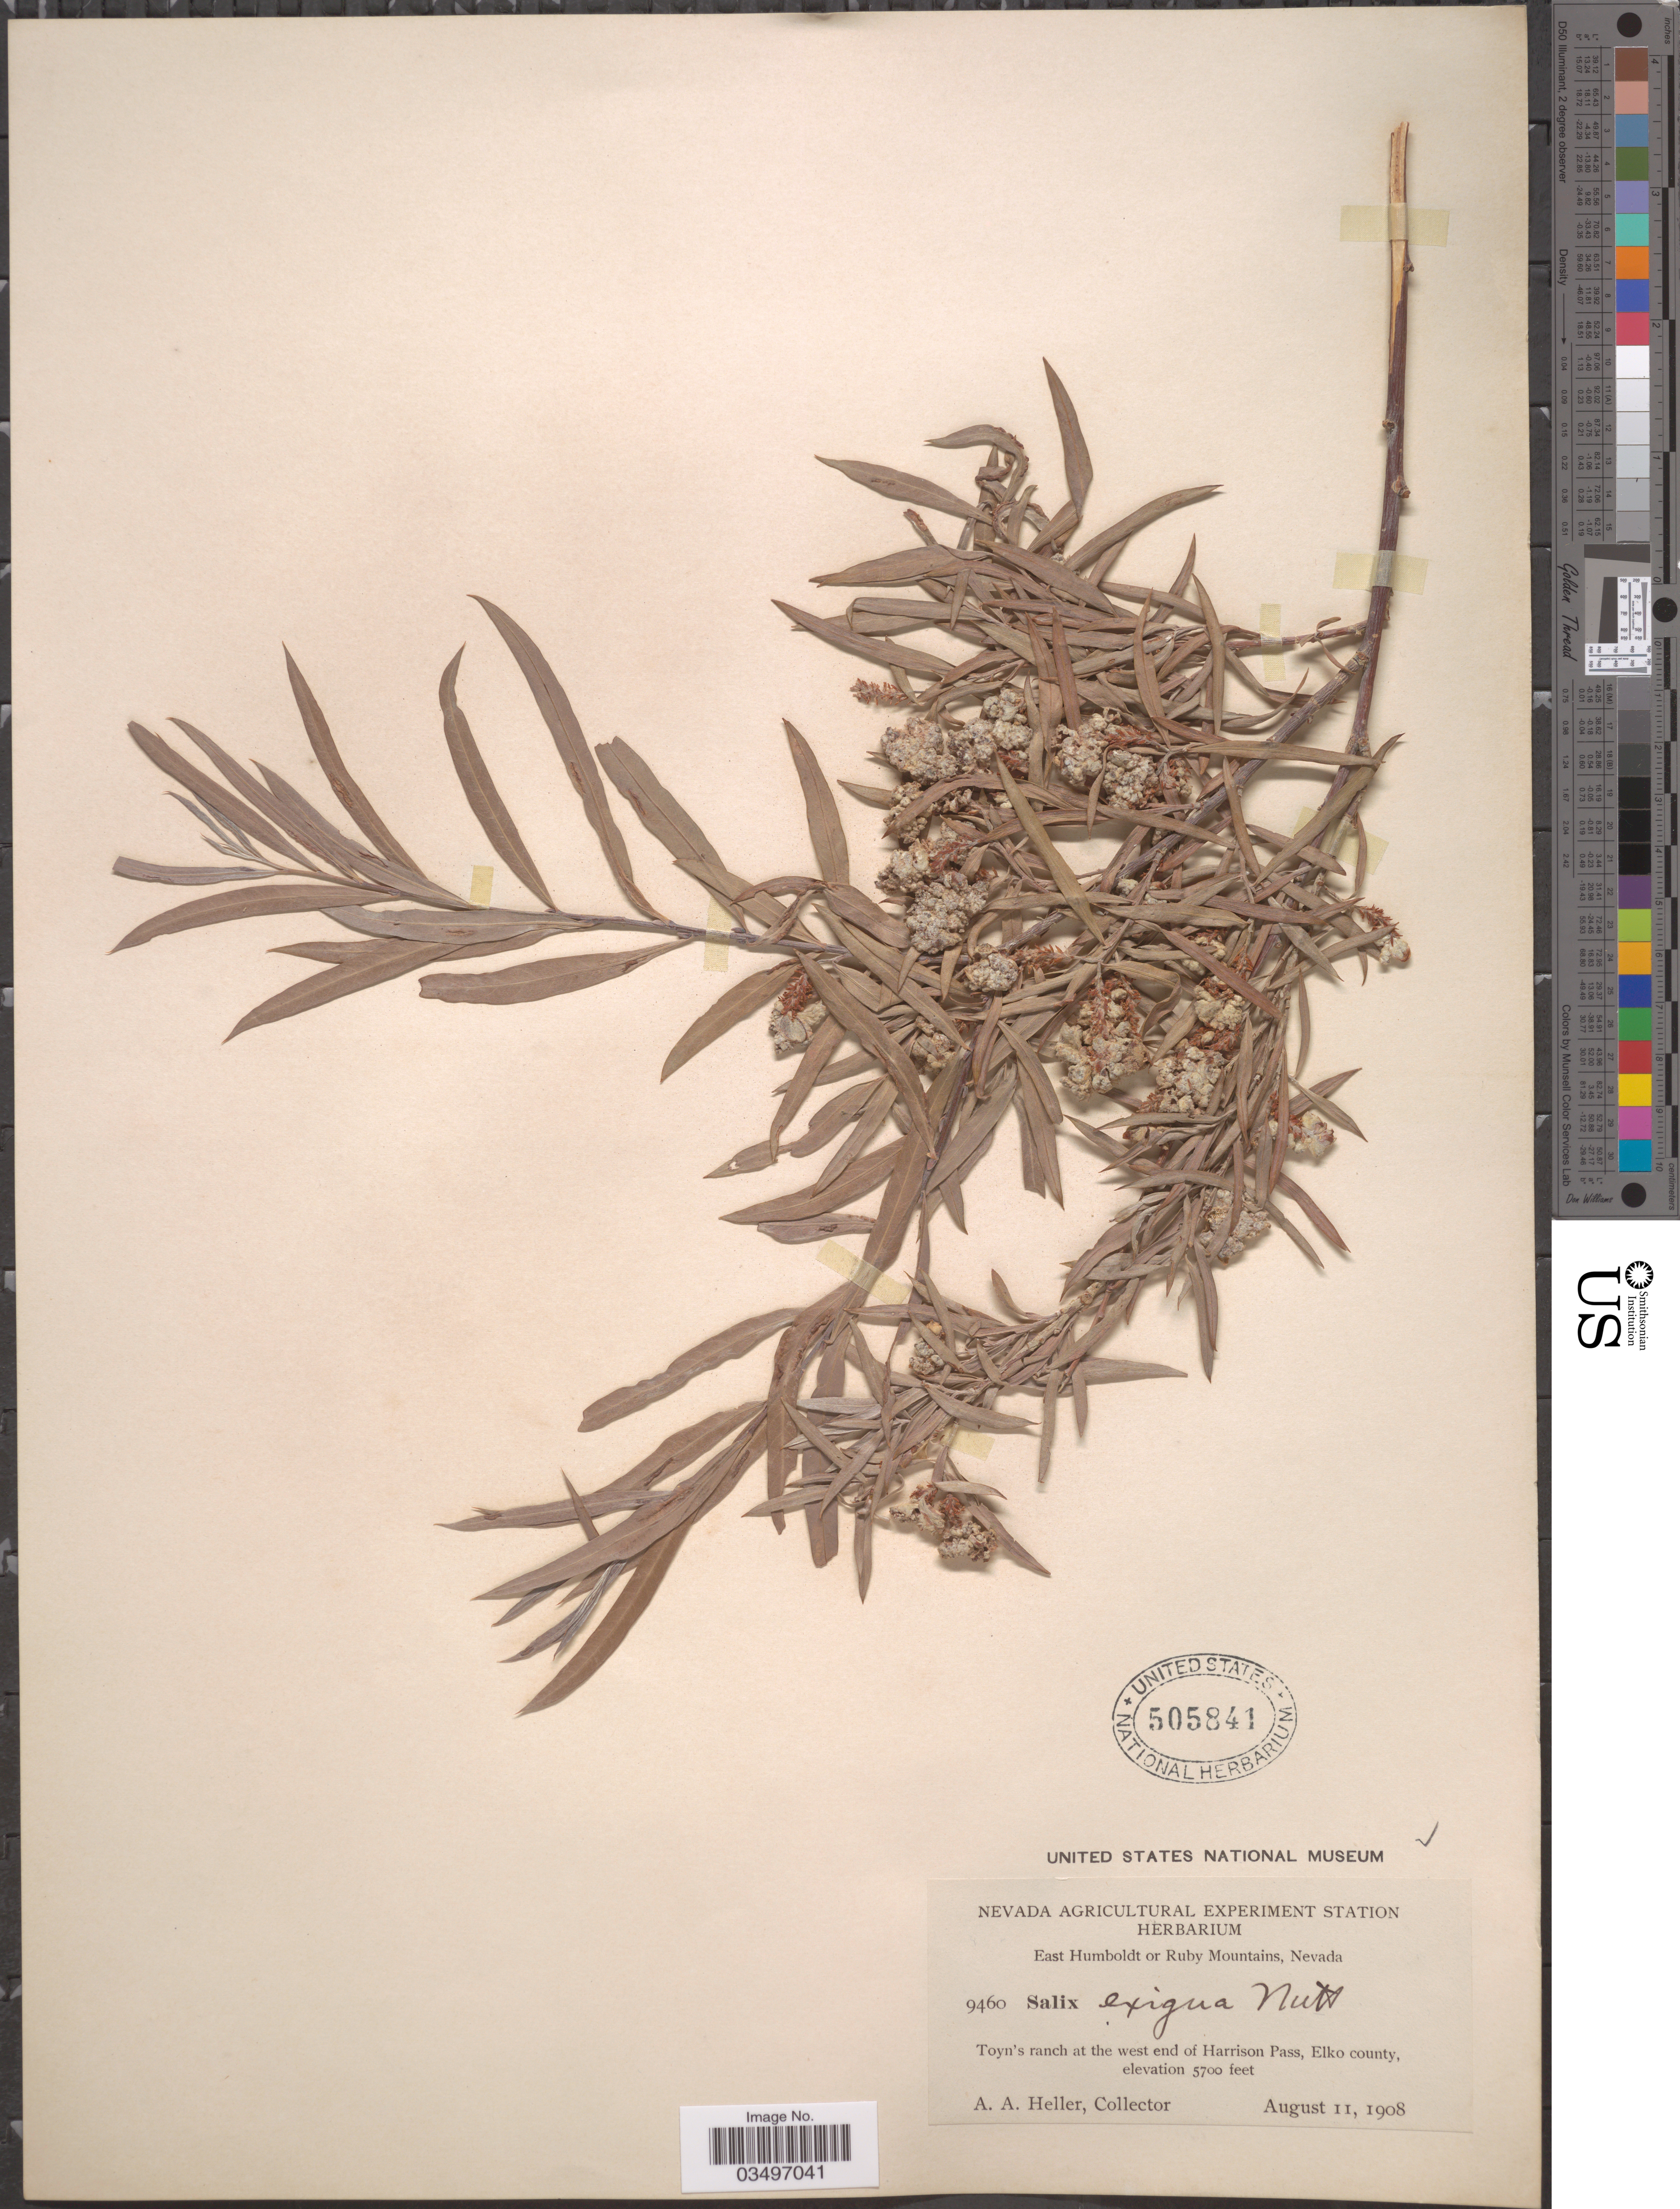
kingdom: Plantae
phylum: Tracheophyta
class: Magnoliopsida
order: Malpighiales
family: Salicaceae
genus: Salix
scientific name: Salix exigua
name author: Nutt.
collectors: A. A. Heller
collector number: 9460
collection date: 1908-08-11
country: United States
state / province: Nevada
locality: East Humboldt of Ruby Mountains. Toyn's ranch at west end of Harrison Pass, Elko county.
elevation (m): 1737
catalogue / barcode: US 505841